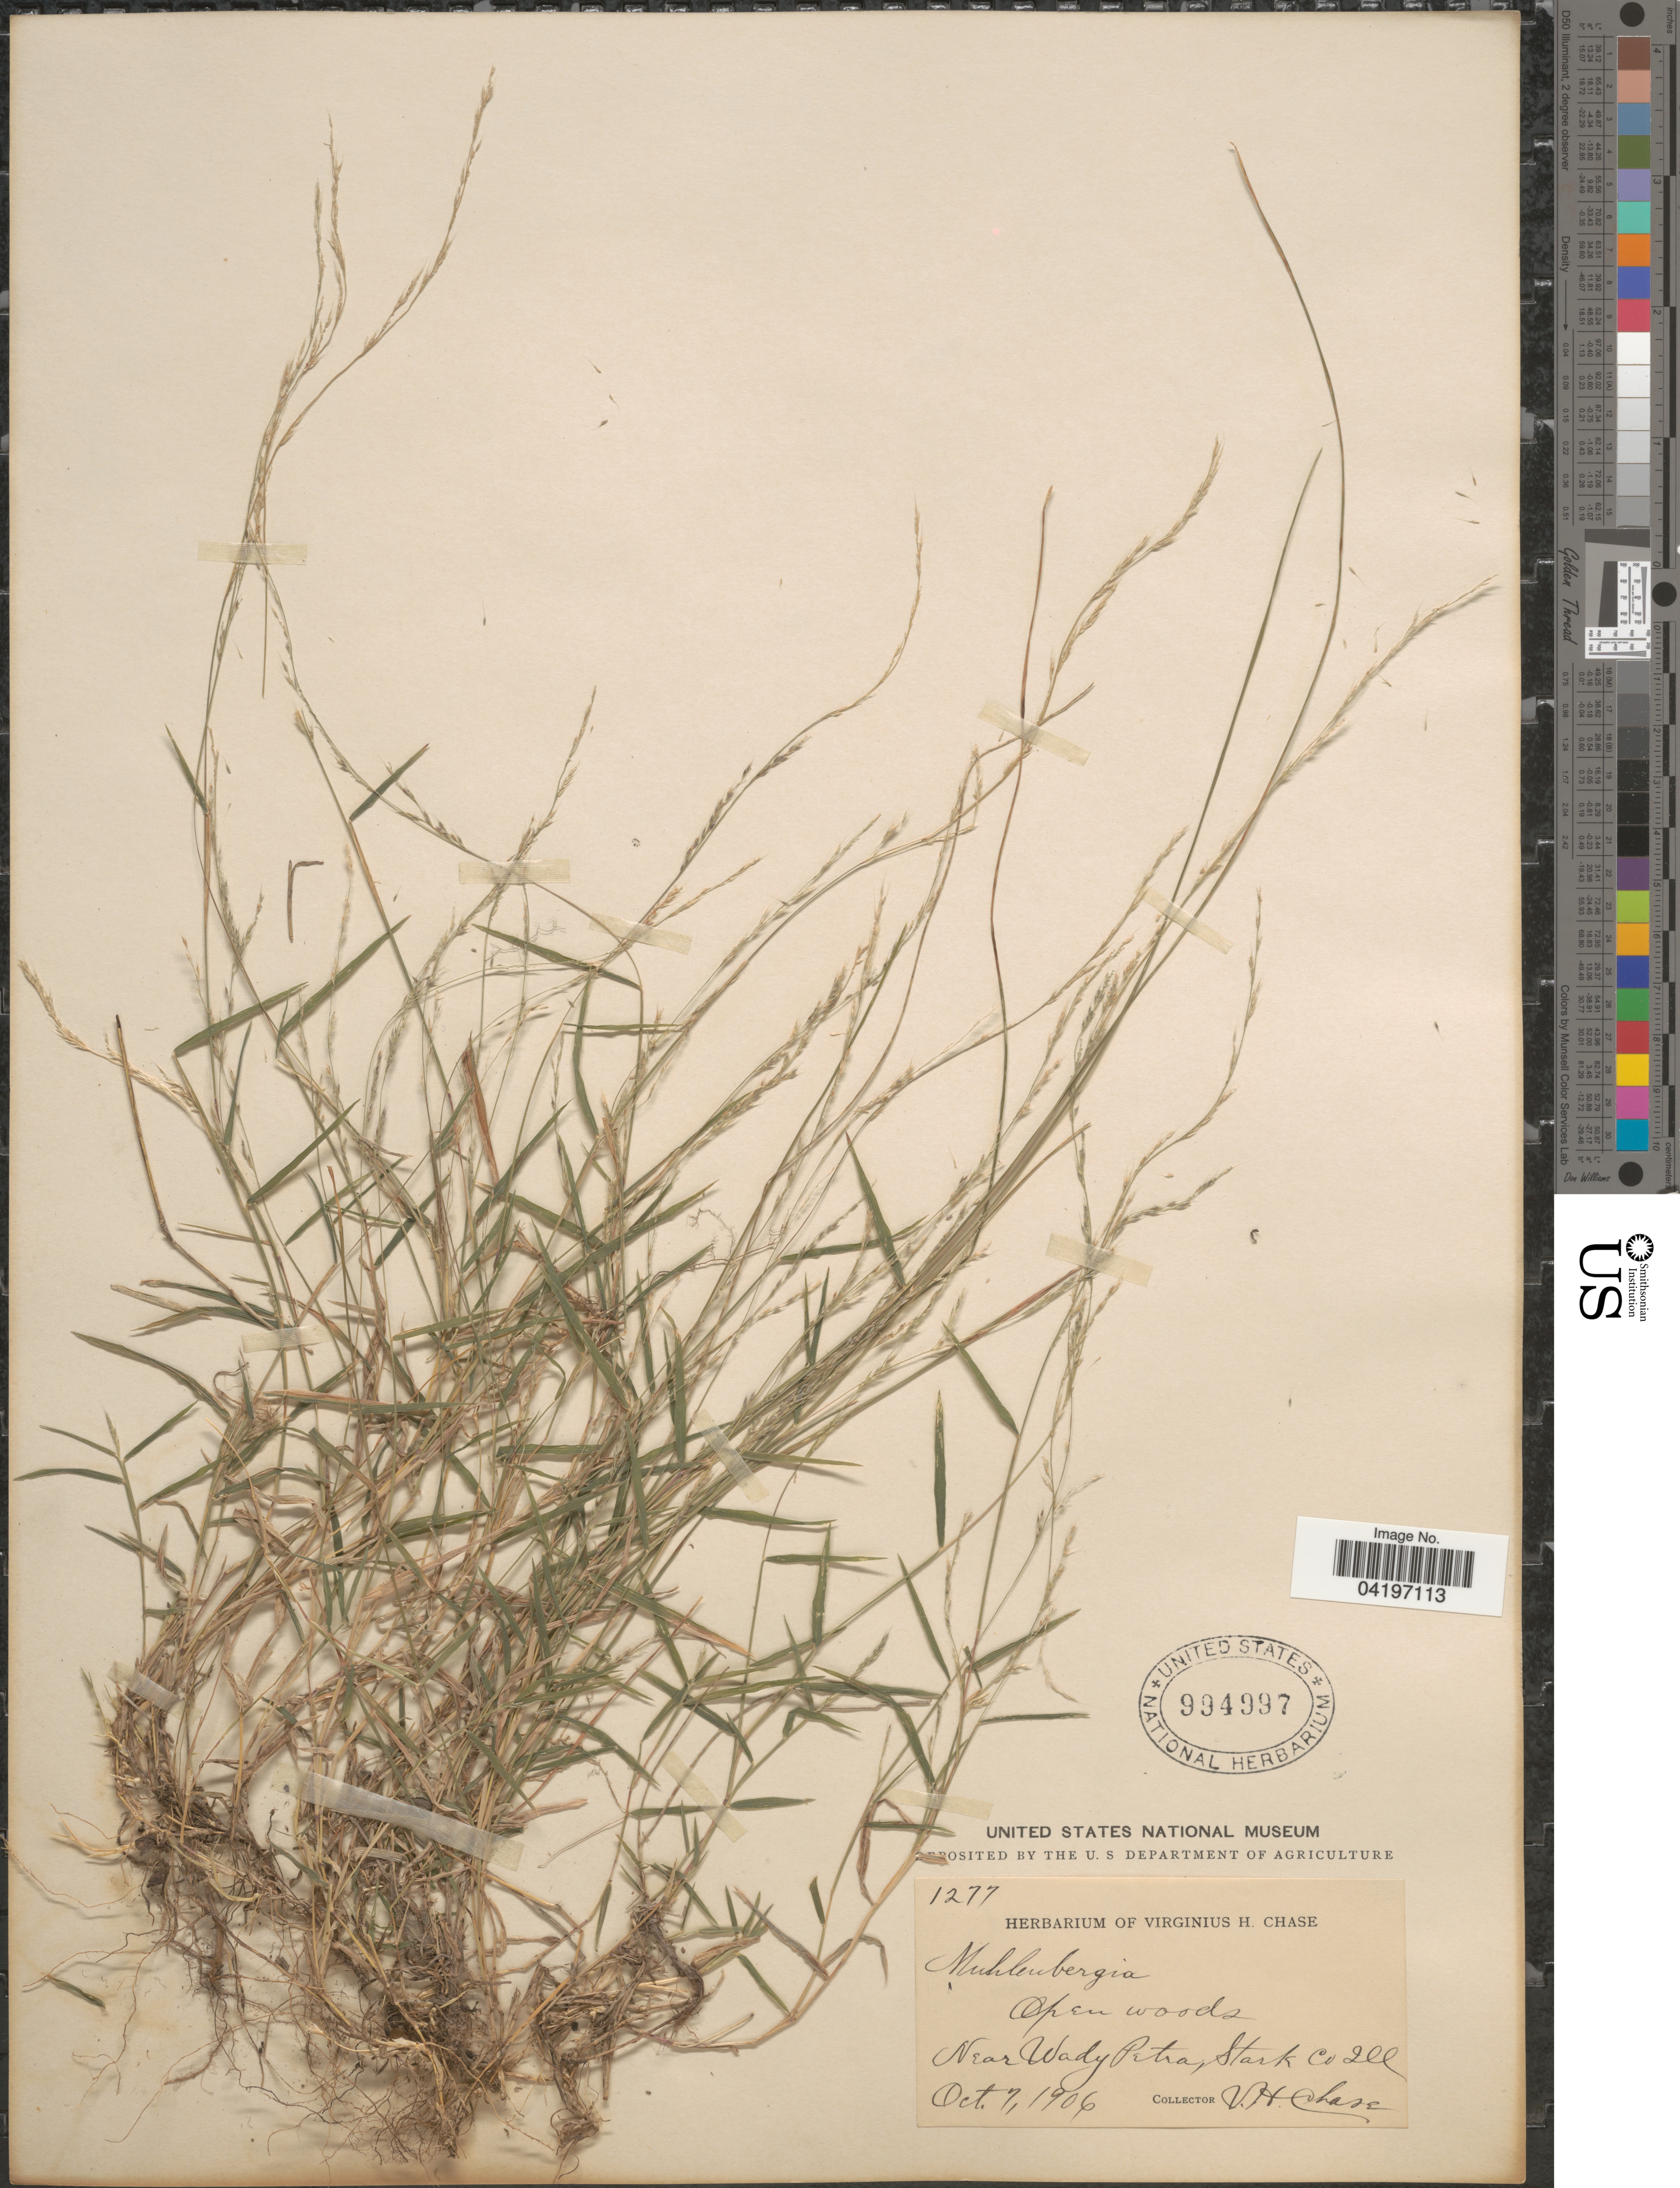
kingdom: Plantae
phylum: Tracheophyta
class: Liliopsida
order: Poales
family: Poaceae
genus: Muhlenbergia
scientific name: Muhlenbergia schreberi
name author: J.F. Gmel.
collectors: V. H. Chase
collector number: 1277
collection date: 1906-10-07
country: United States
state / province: Illinois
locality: Near Wady Petra, Stark Co.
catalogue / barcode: US 994997